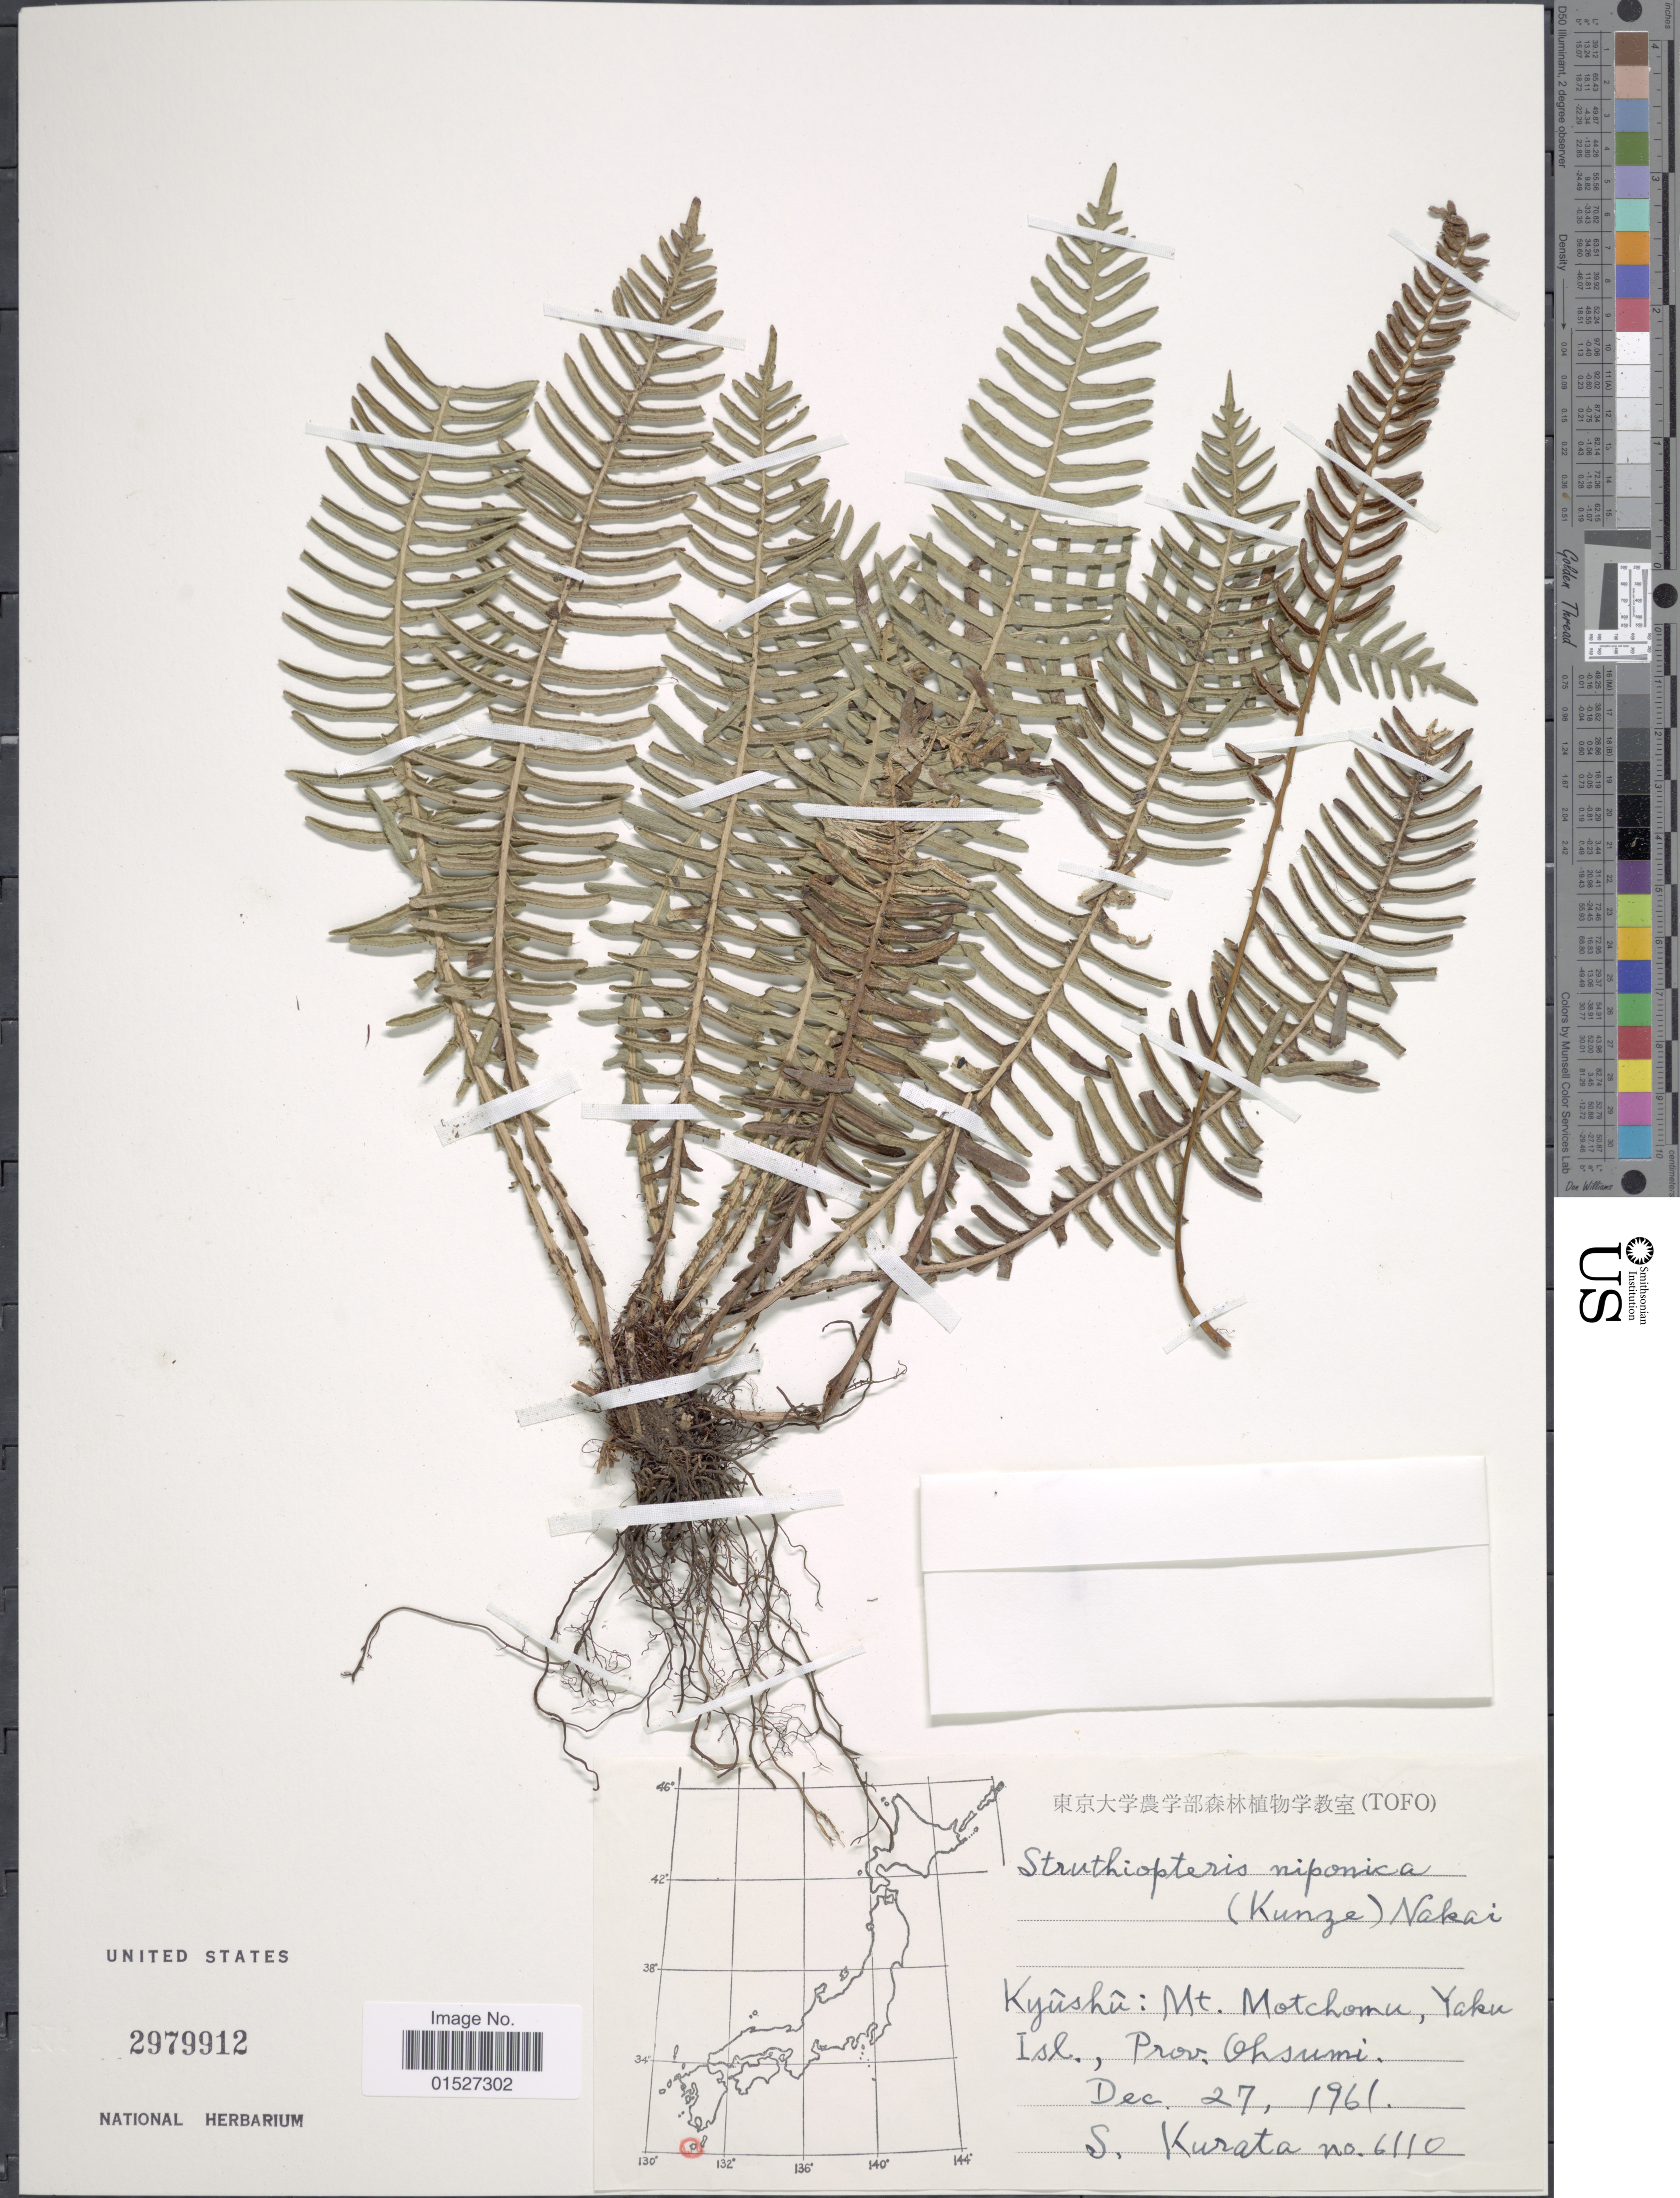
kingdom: Plantae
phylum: Tracheophyta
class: Polypodiopsida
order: Polypodiales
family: Blechnaceae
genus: Blechnum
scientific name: Blechnum nipponicum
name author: (Kunze) Makino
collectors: Sa. Kurata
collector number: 6110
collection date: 1961-12-27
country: Japan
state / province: Kagosima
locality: Kyushu: Mt. Motchomu, Yaku Isl., Prov. Ohsumi.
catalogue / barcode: US 2979912